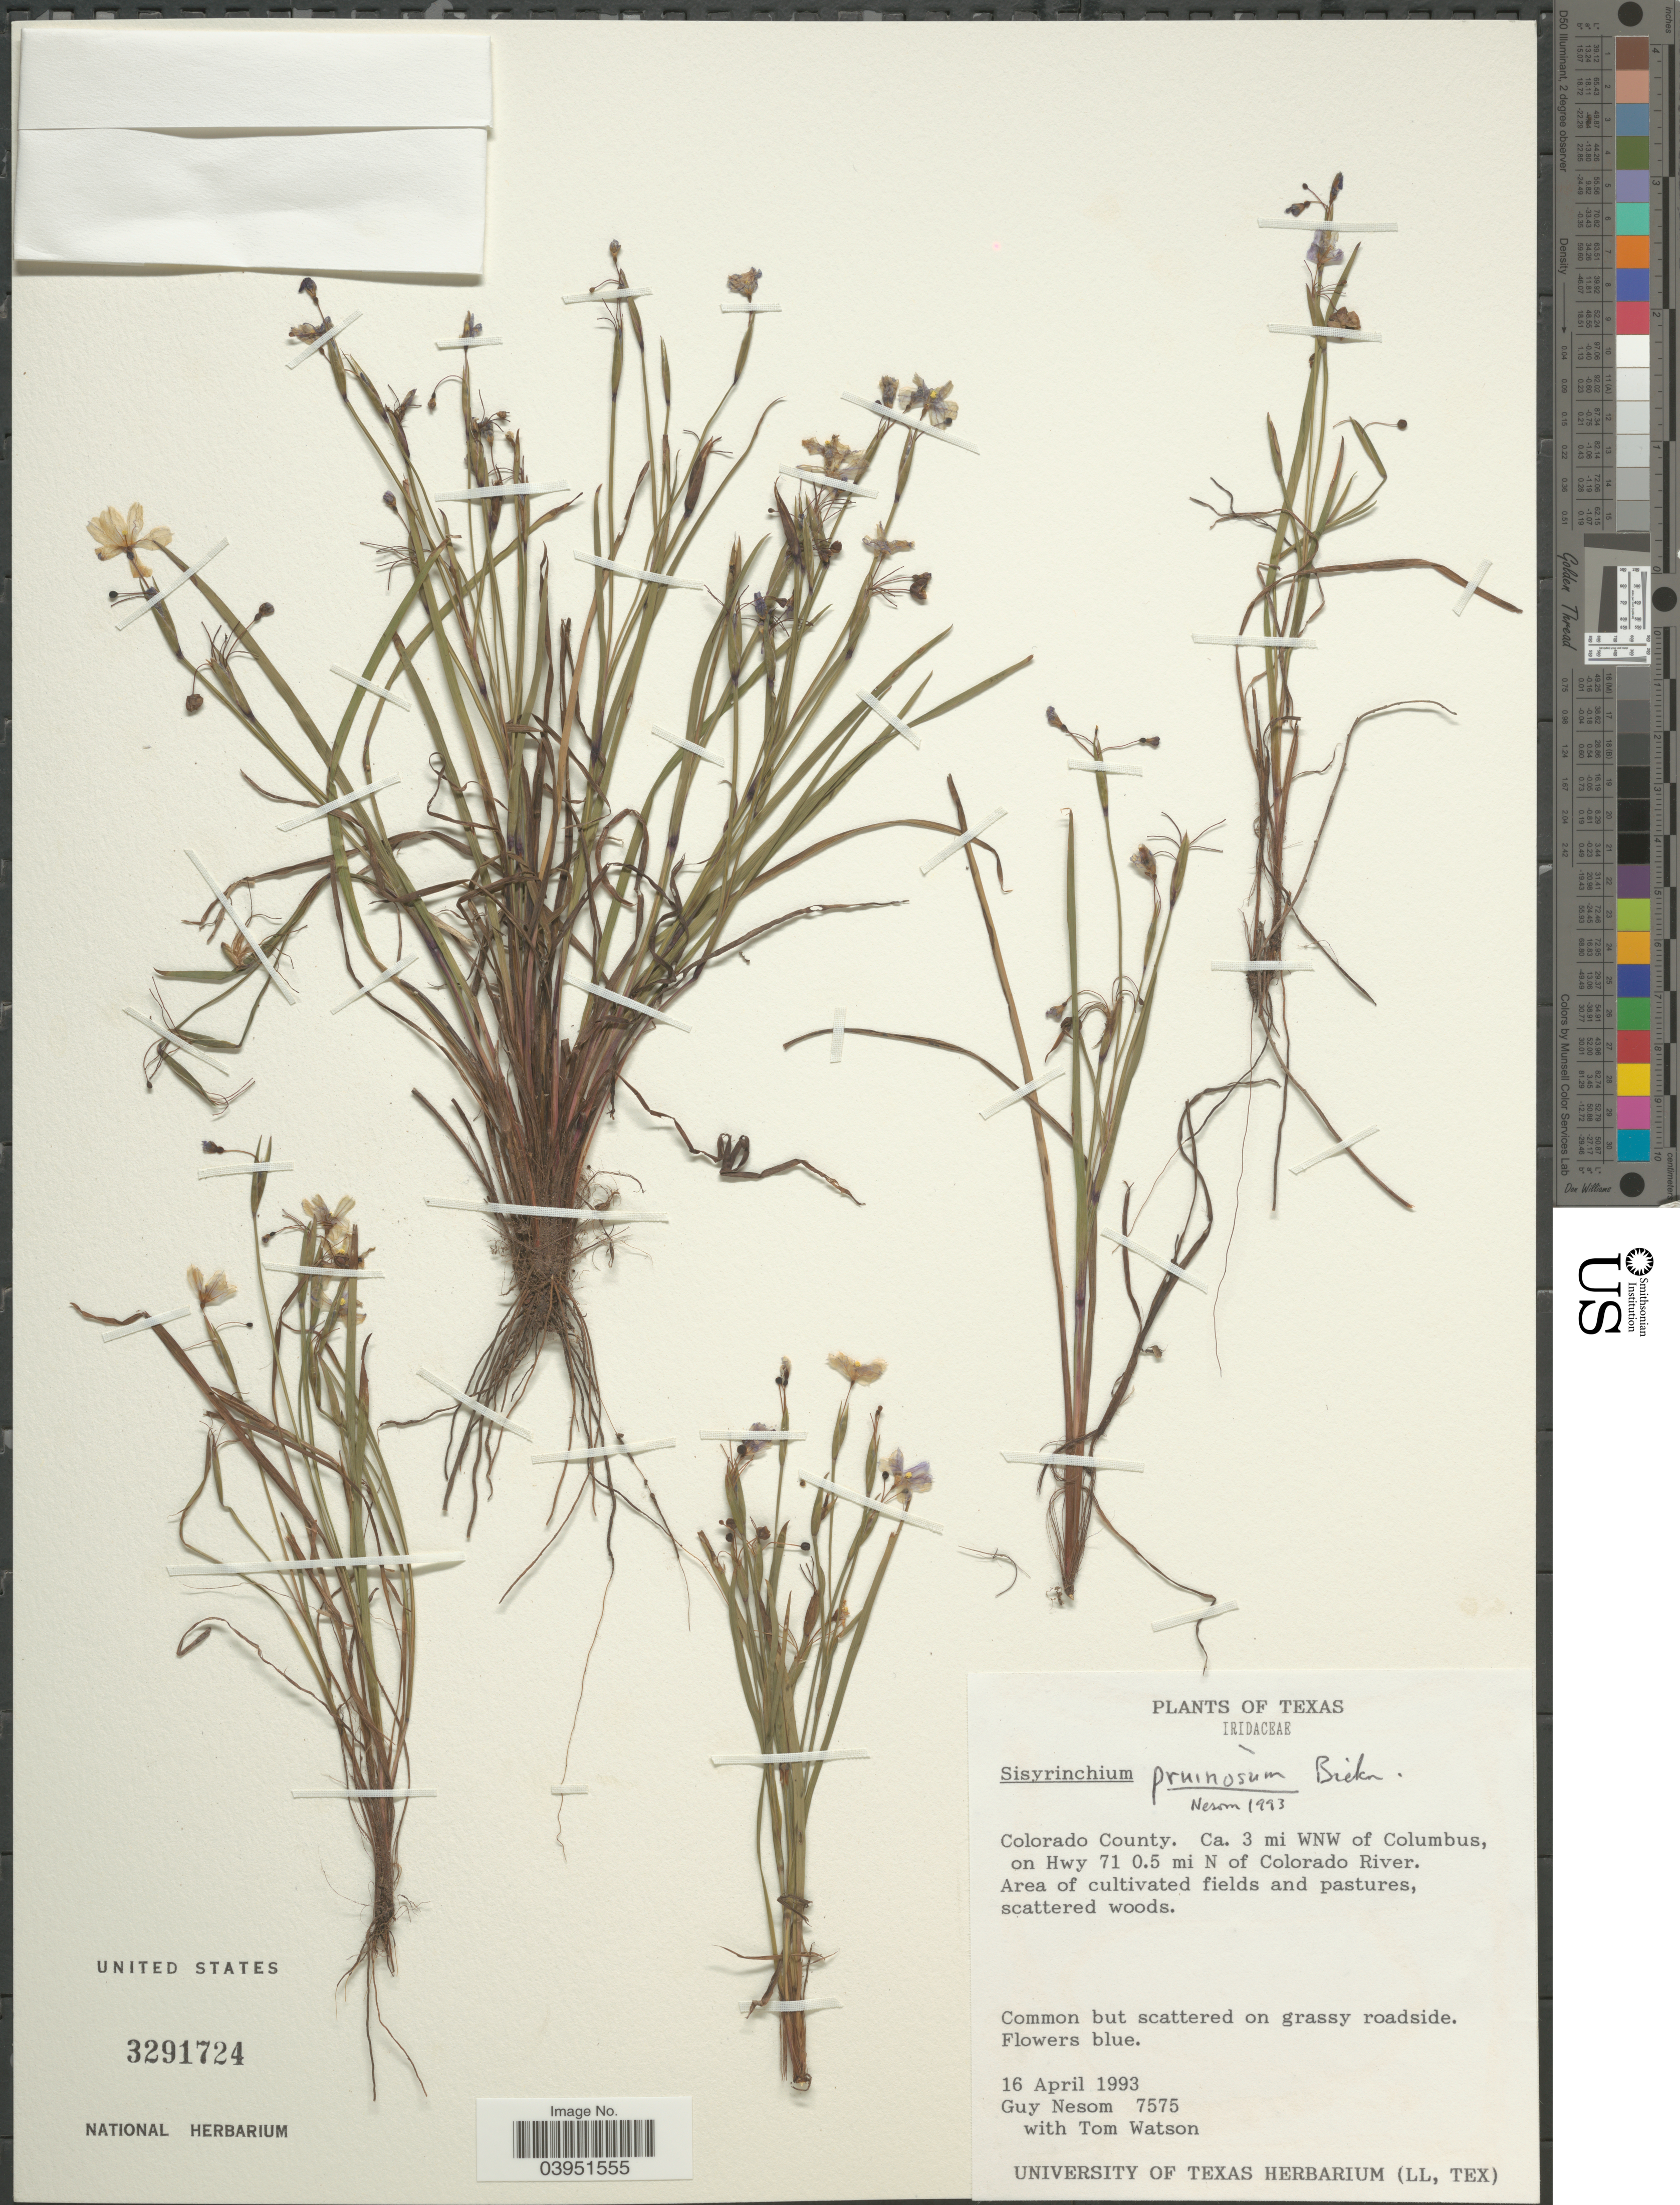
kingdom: Plantae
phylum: Tracheophyta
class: Liliopsida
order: Asparagales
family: Iridaceae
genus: Sisyrinchium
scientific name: Sisyrinchium pruinosum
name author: E.P. Bicknell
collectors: G. Nesom & T. Watson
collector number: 7575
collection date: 1993-04-16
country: United States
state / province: Texas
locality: Colorado County. Ca. 3 mi WNW of Columbus, on Hwy 71 0.5 mi N of Colorado River.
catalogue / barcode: US 3291724